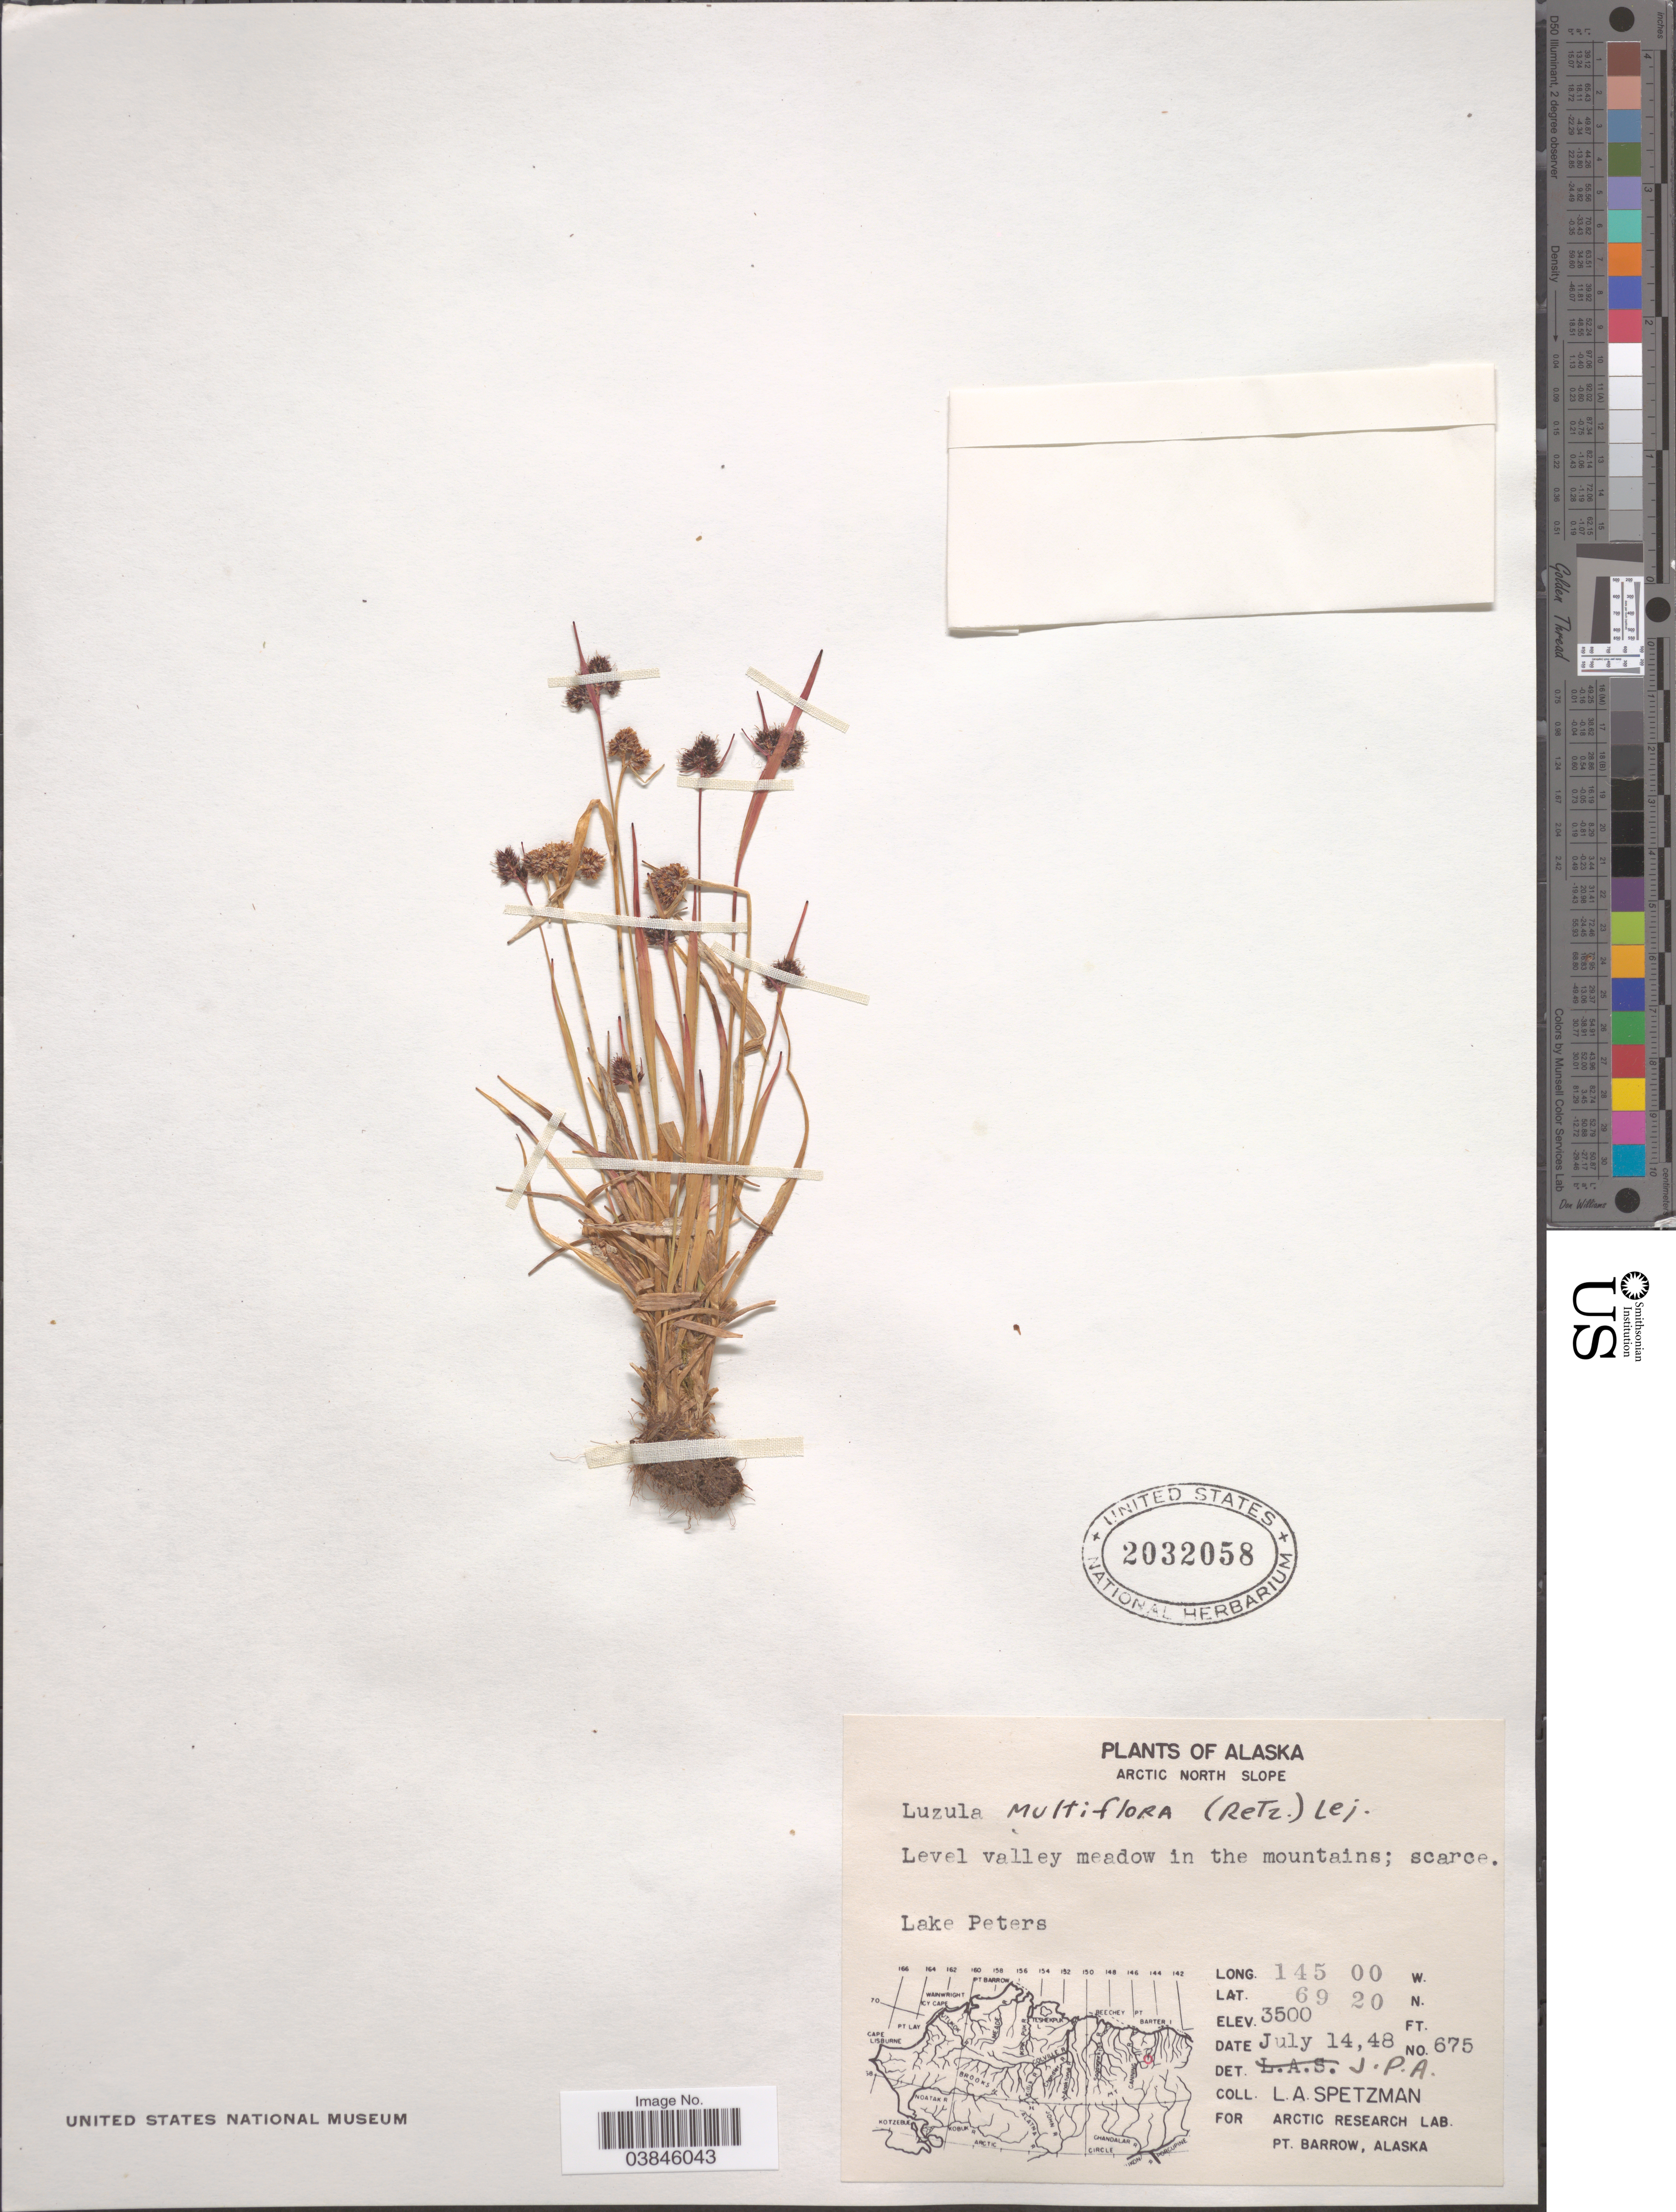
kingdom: Plantae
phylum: Tracheophyta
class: Liliopsida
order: Poales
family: Juncaceae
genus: Luzula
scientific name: Luzula multiflora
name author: (Ehrh.) Lej.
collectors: L. Spetzman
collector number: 675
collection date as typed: Transcribed d/m/y: 14/7/48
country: United States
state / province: Alaska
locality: Arctic North Slope. Lake Peters.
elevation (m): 1067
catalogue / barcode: US 2032058